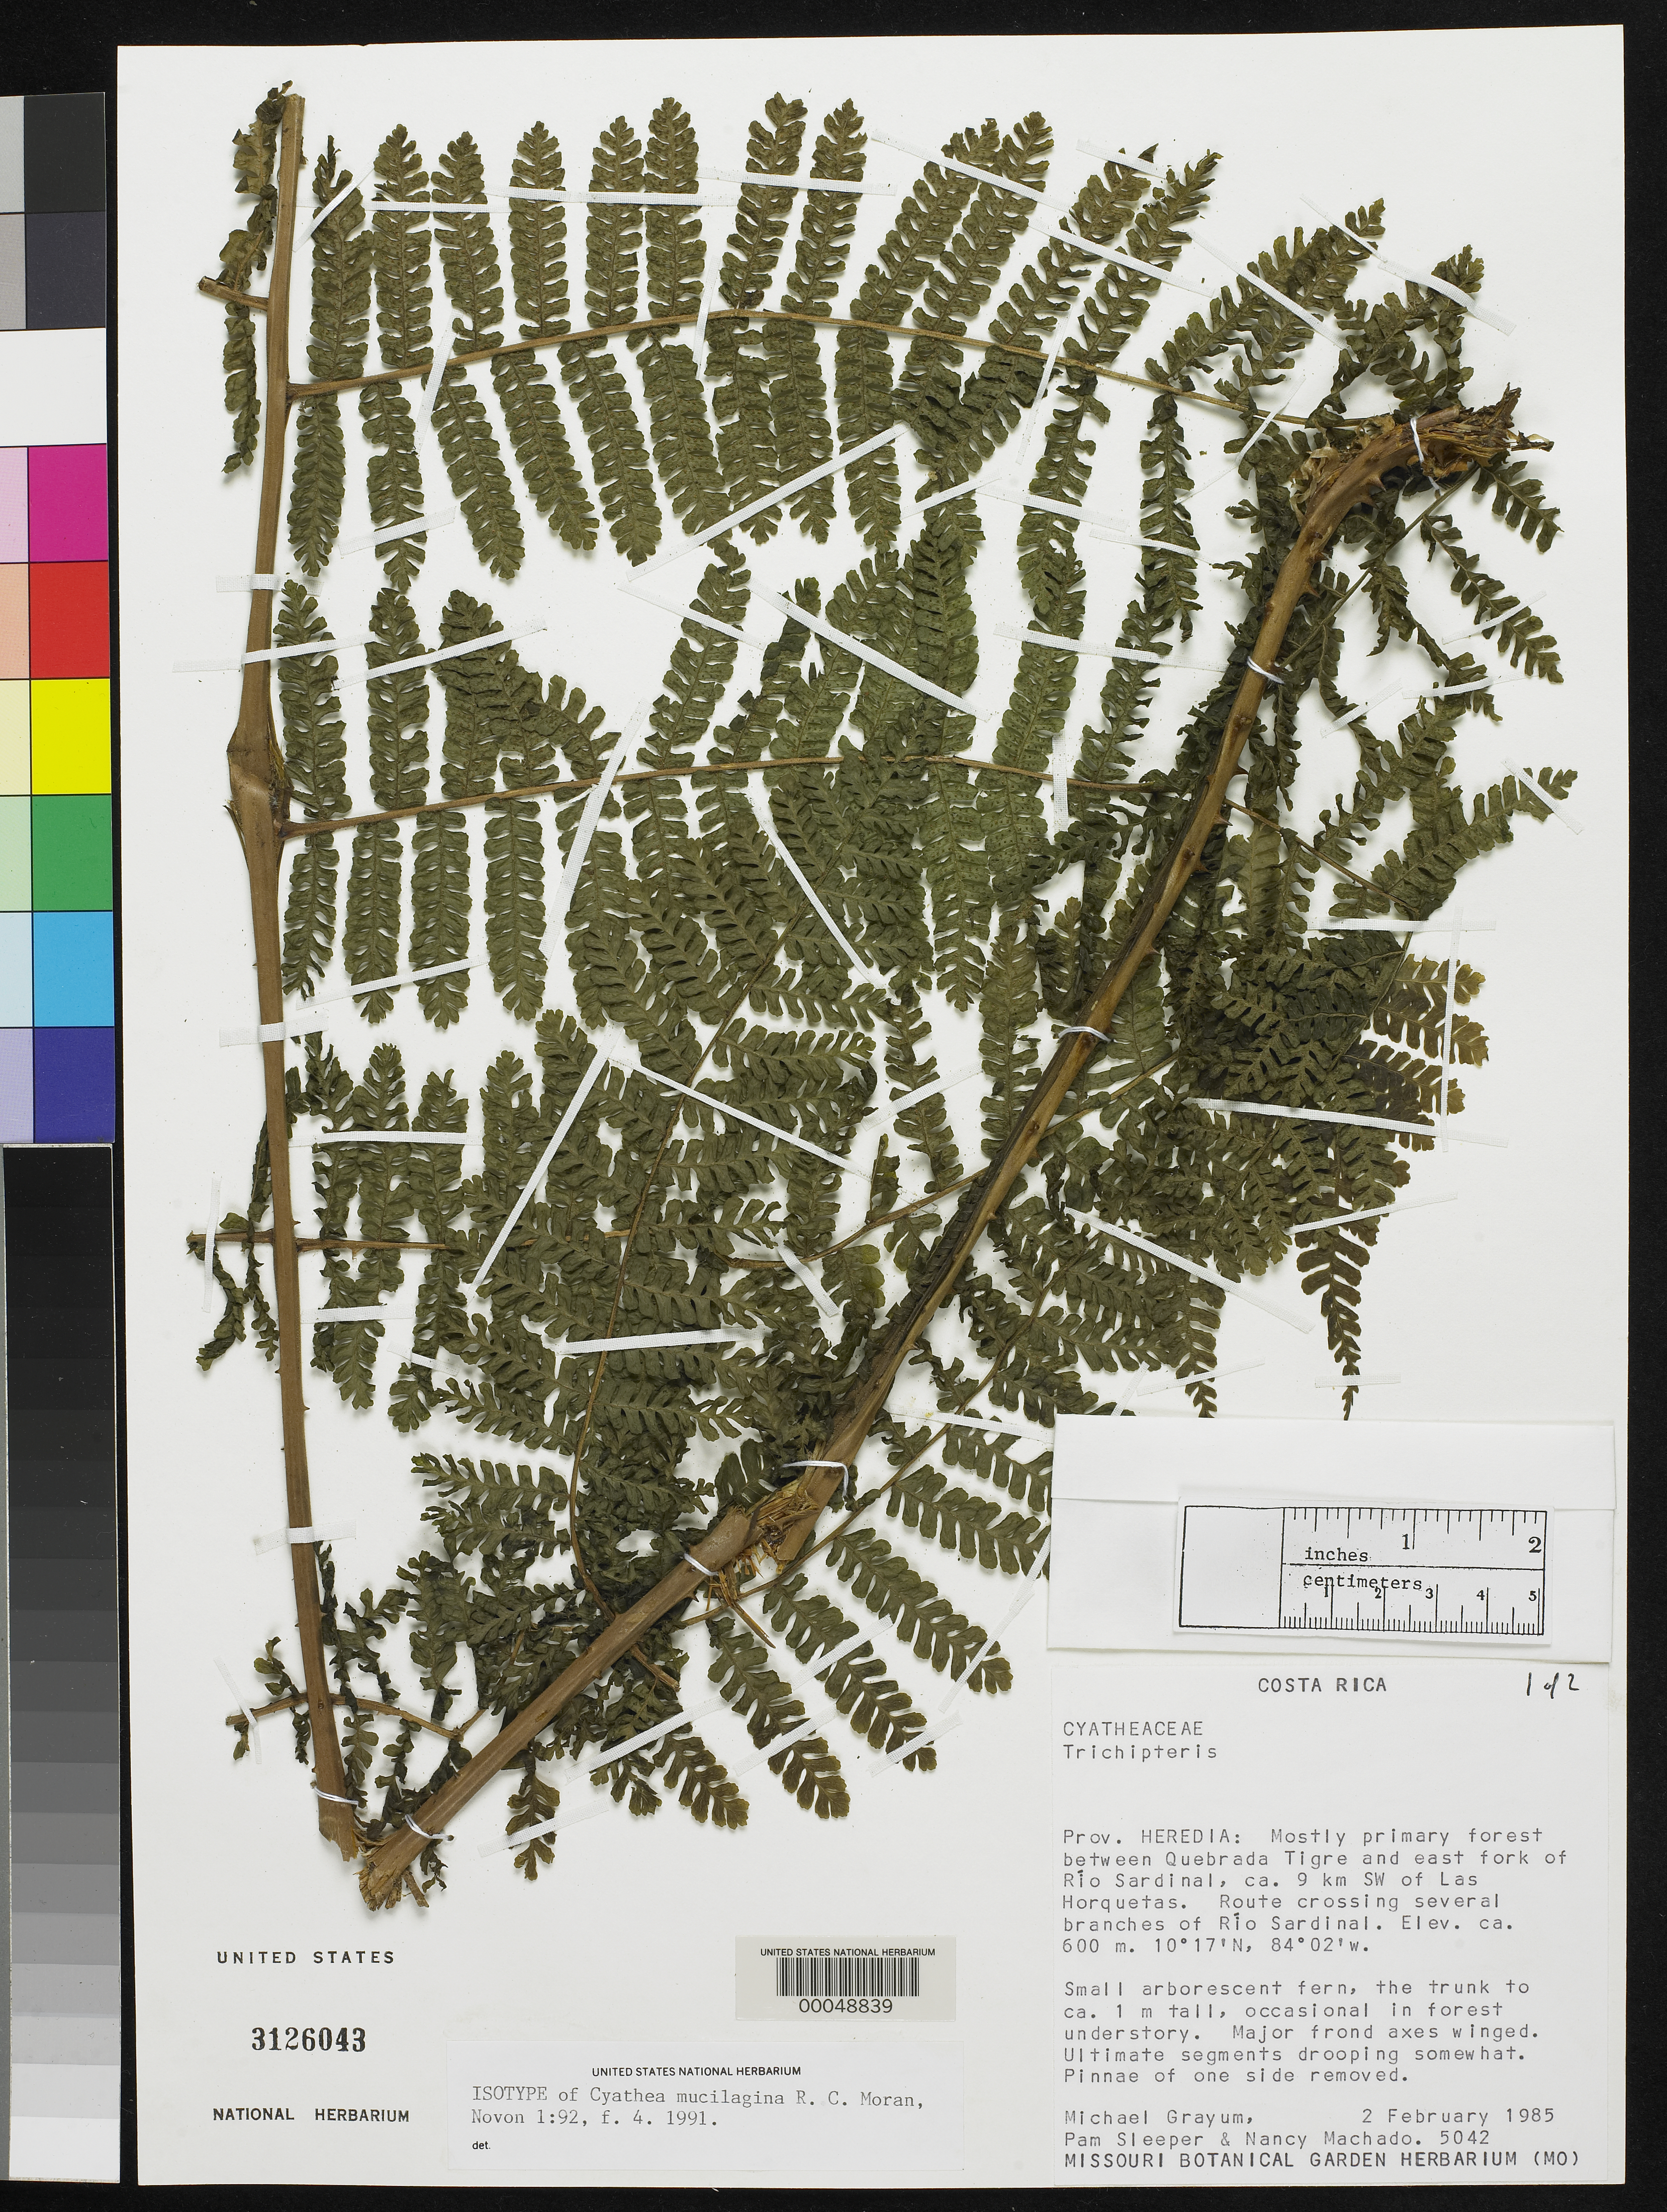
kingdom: Plantae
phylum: Tracheophyta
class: Polypodiopsida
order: Cyatheales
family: Cyatheaceae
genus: Cyathea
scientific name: Cyathea mucilagina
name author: R.C. Moran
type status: Isotype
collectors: M. H. Grayum, P. Sleper & N. Machado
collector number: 5042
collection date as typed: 02 Feb 1985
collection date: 1985-02-02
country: Costa Rica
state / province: Heredia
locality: Between Quebrada Tigre & E fork of Rio Sardinal, ca. 9 km SW of Las Horquetas.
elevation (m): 600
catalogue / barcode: US 3126043